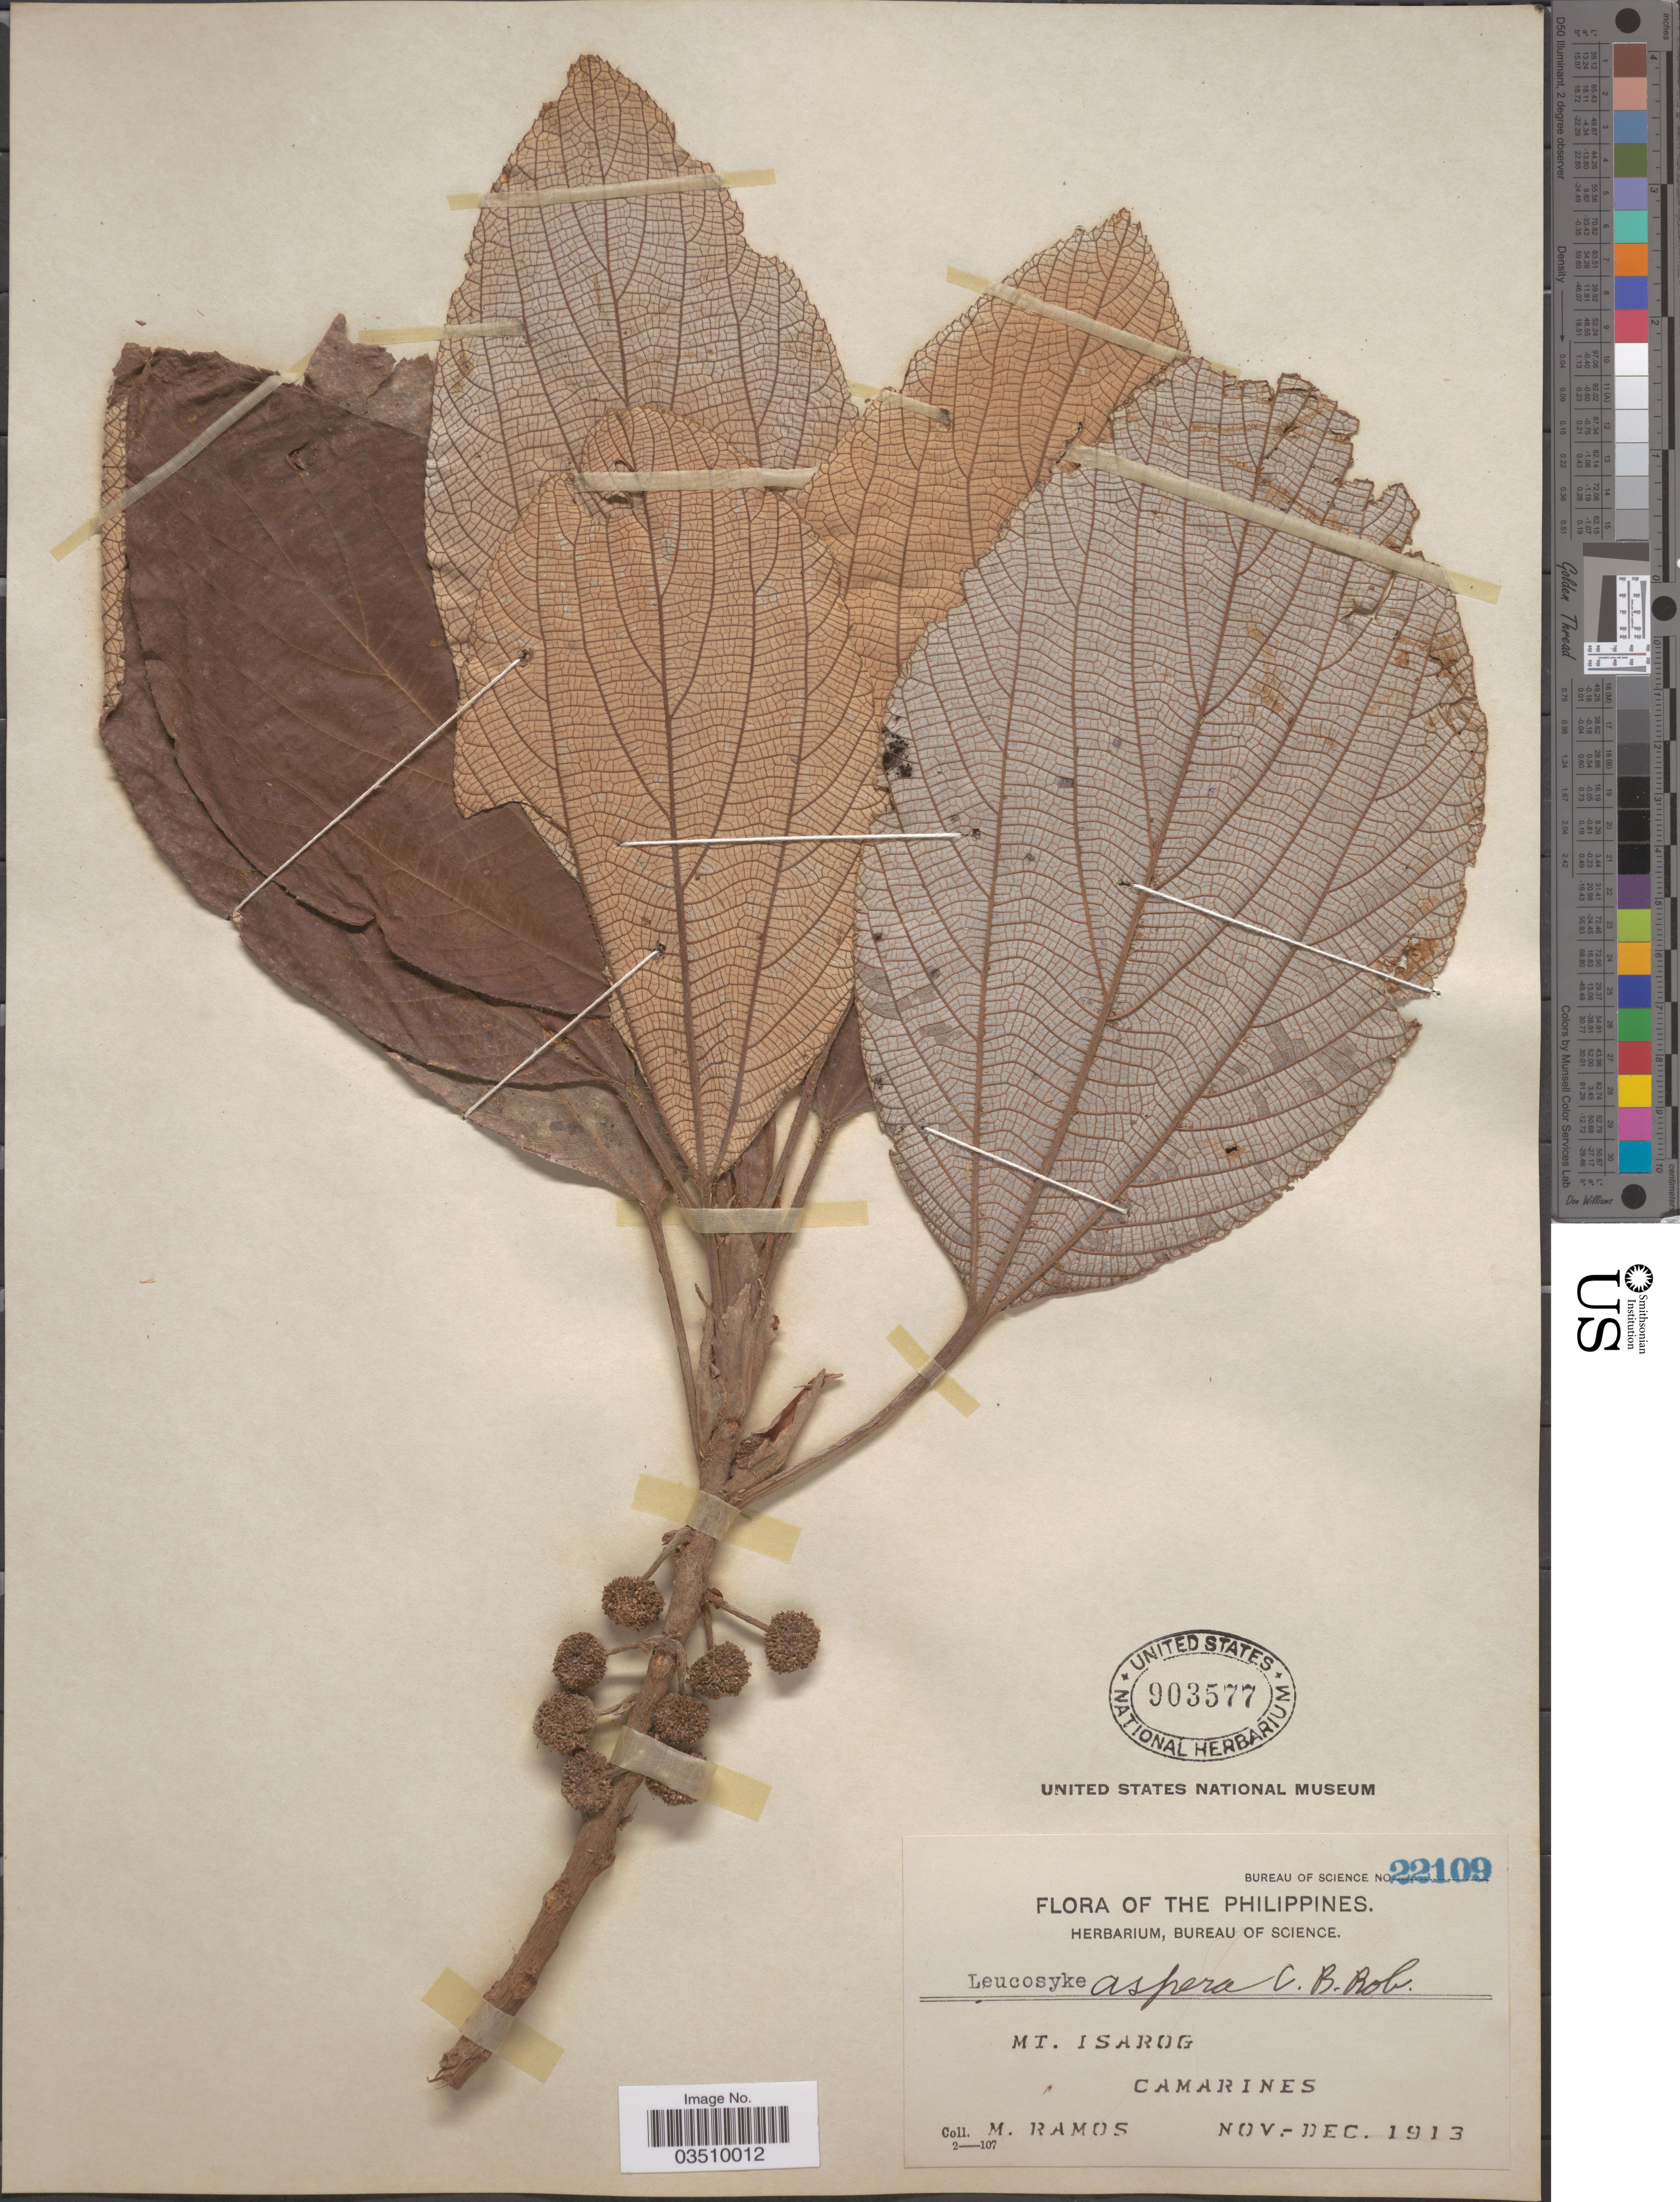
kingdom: Plantae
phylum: Tracheophyta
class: Magnoliopsida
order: Rosales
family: Urticaceae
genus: Leucosyke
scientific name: Leucosyke aspera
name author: C.B. Rob.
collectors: M. Ramos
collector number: Bureau of Science 22109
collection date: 1913-11/1913-12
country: Philippines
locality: Mt. Isarog, Camarines.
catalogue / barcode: US 903577